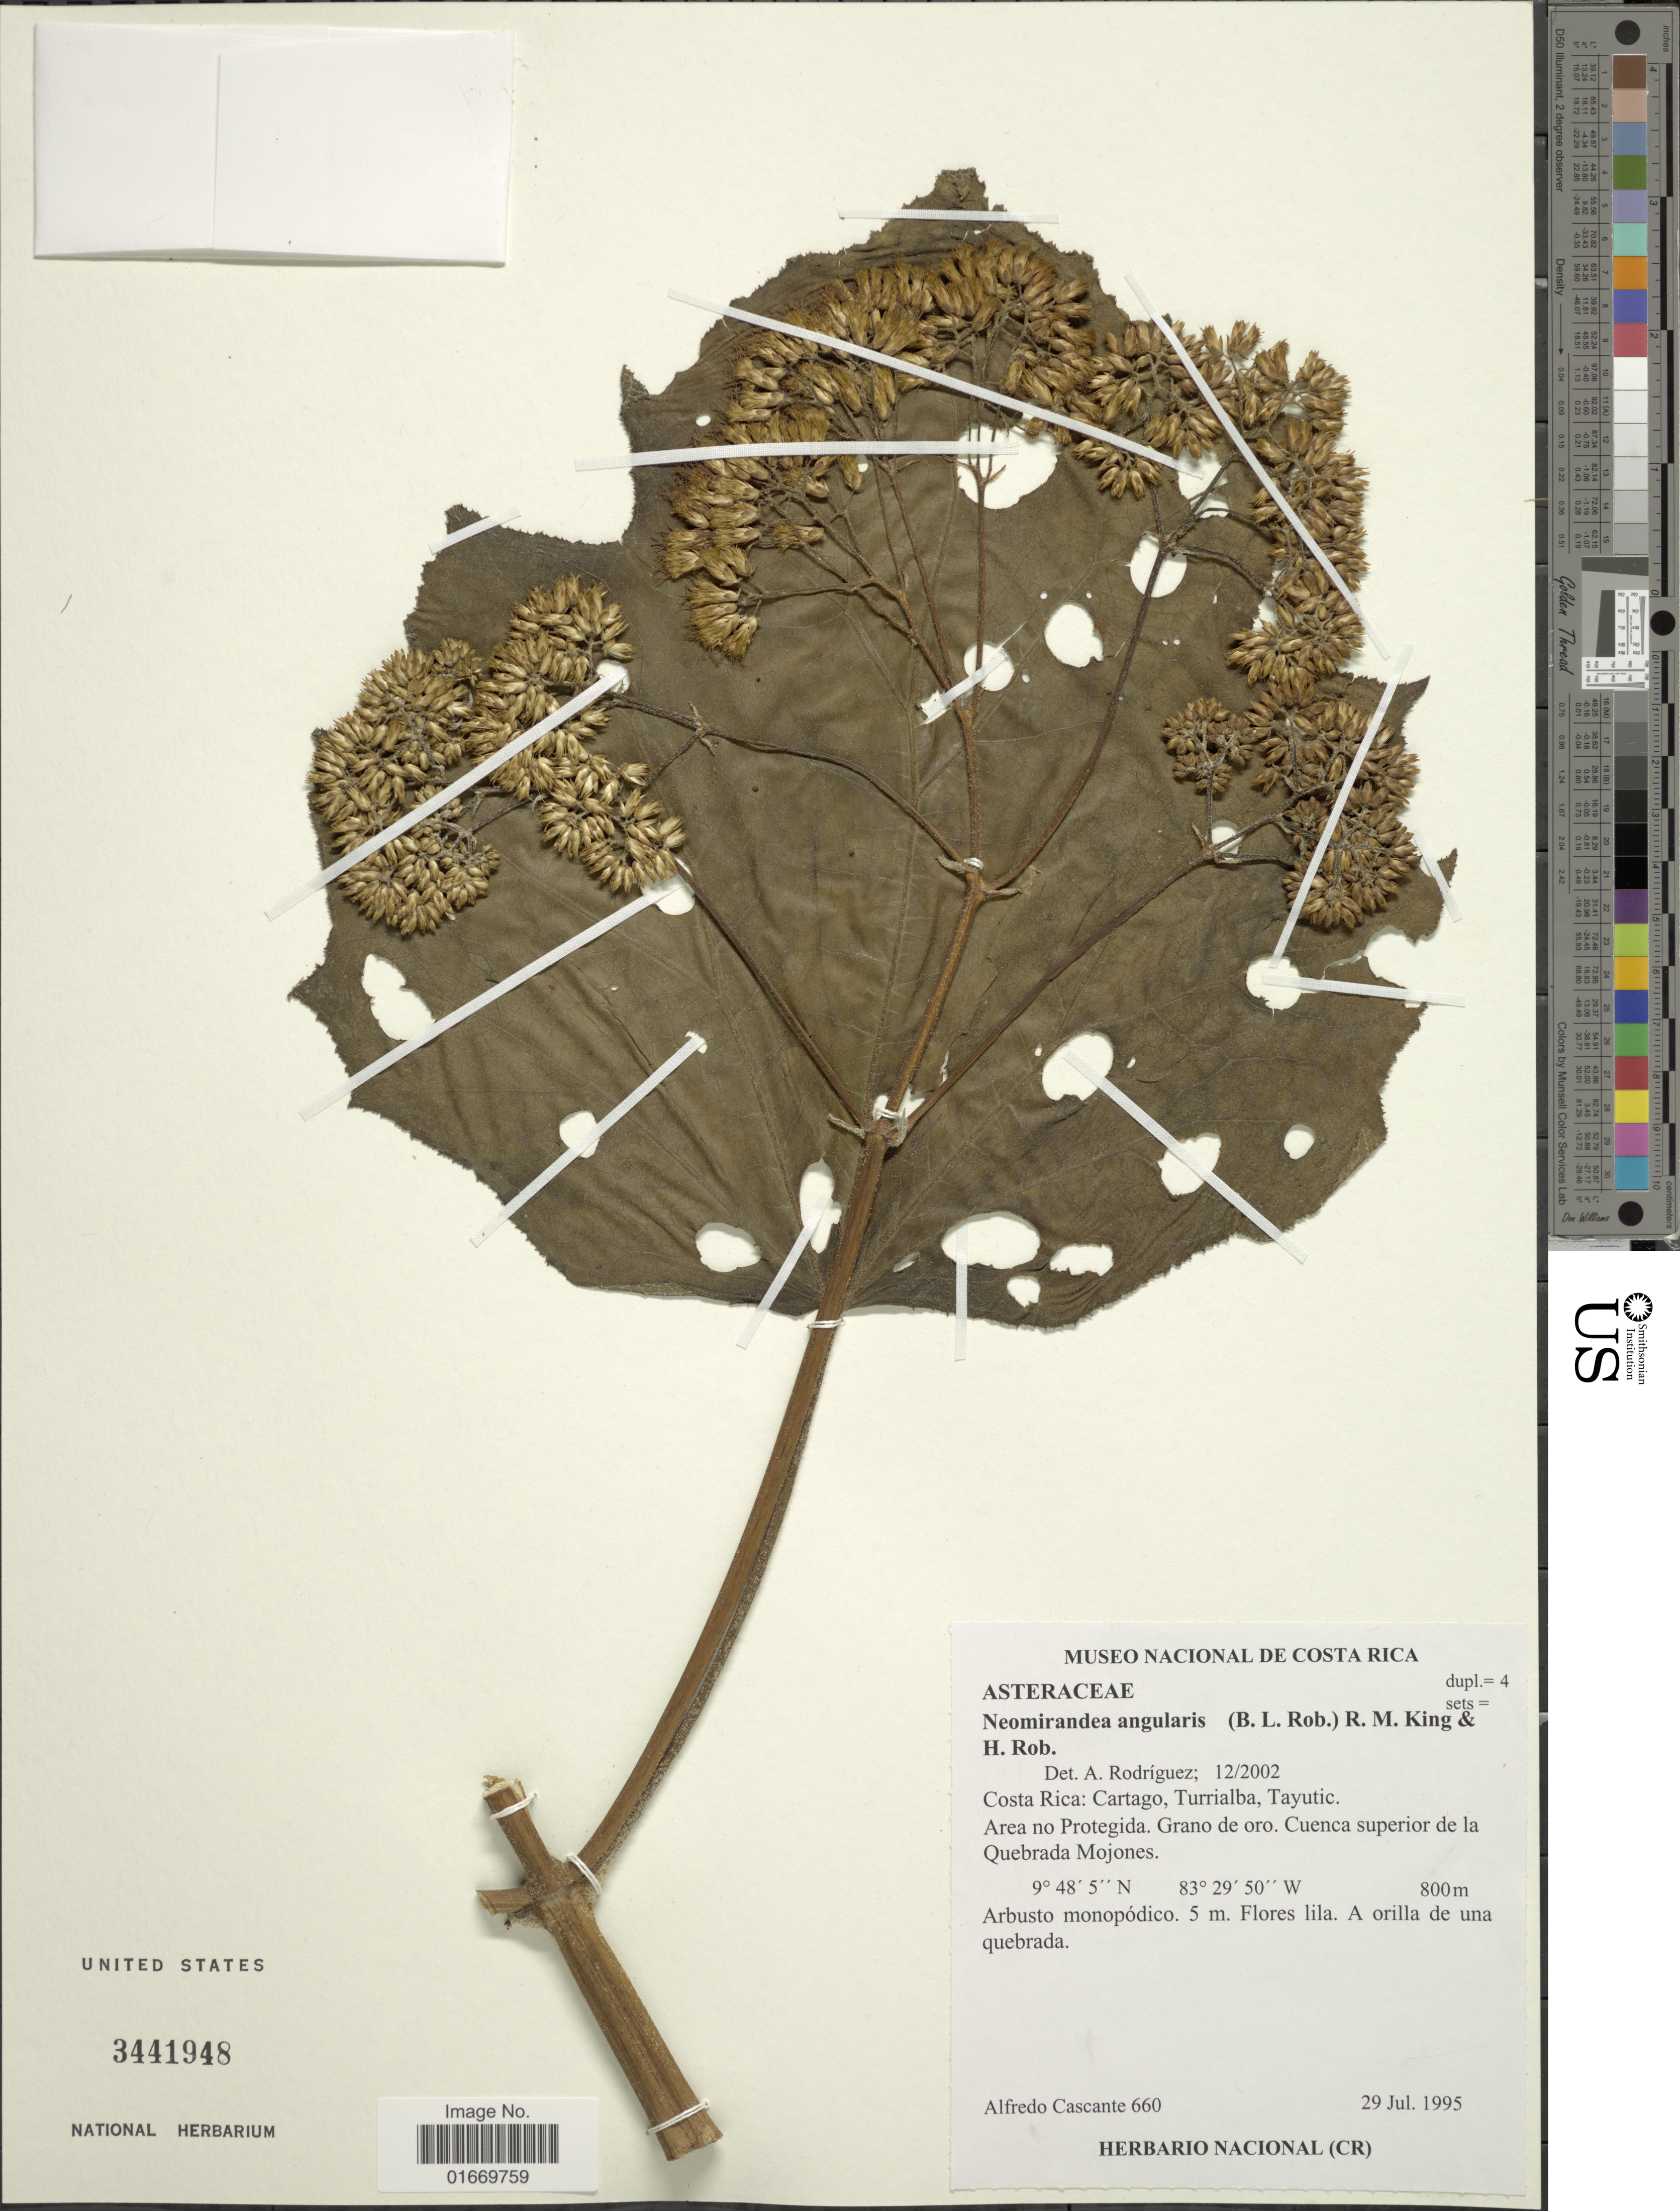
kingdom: Plantae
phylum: Tracheophyta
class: Magnoliopsida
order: Asterales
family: Asteraceae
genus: Neomirandea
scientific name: Neomirandea angularis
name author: (B.L. Rob.) R.M. King & H. Rob.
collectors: A. Cascante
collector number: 660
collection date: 1995-07-29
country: Costa Rica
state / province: Cartago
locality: Costa Rica: Cartago, Turrialba, Tayutic. Area no Protegida. Grano de oro. Cuenca superior de la Quebrada Mojones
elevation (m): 800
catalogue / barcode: US 3441948